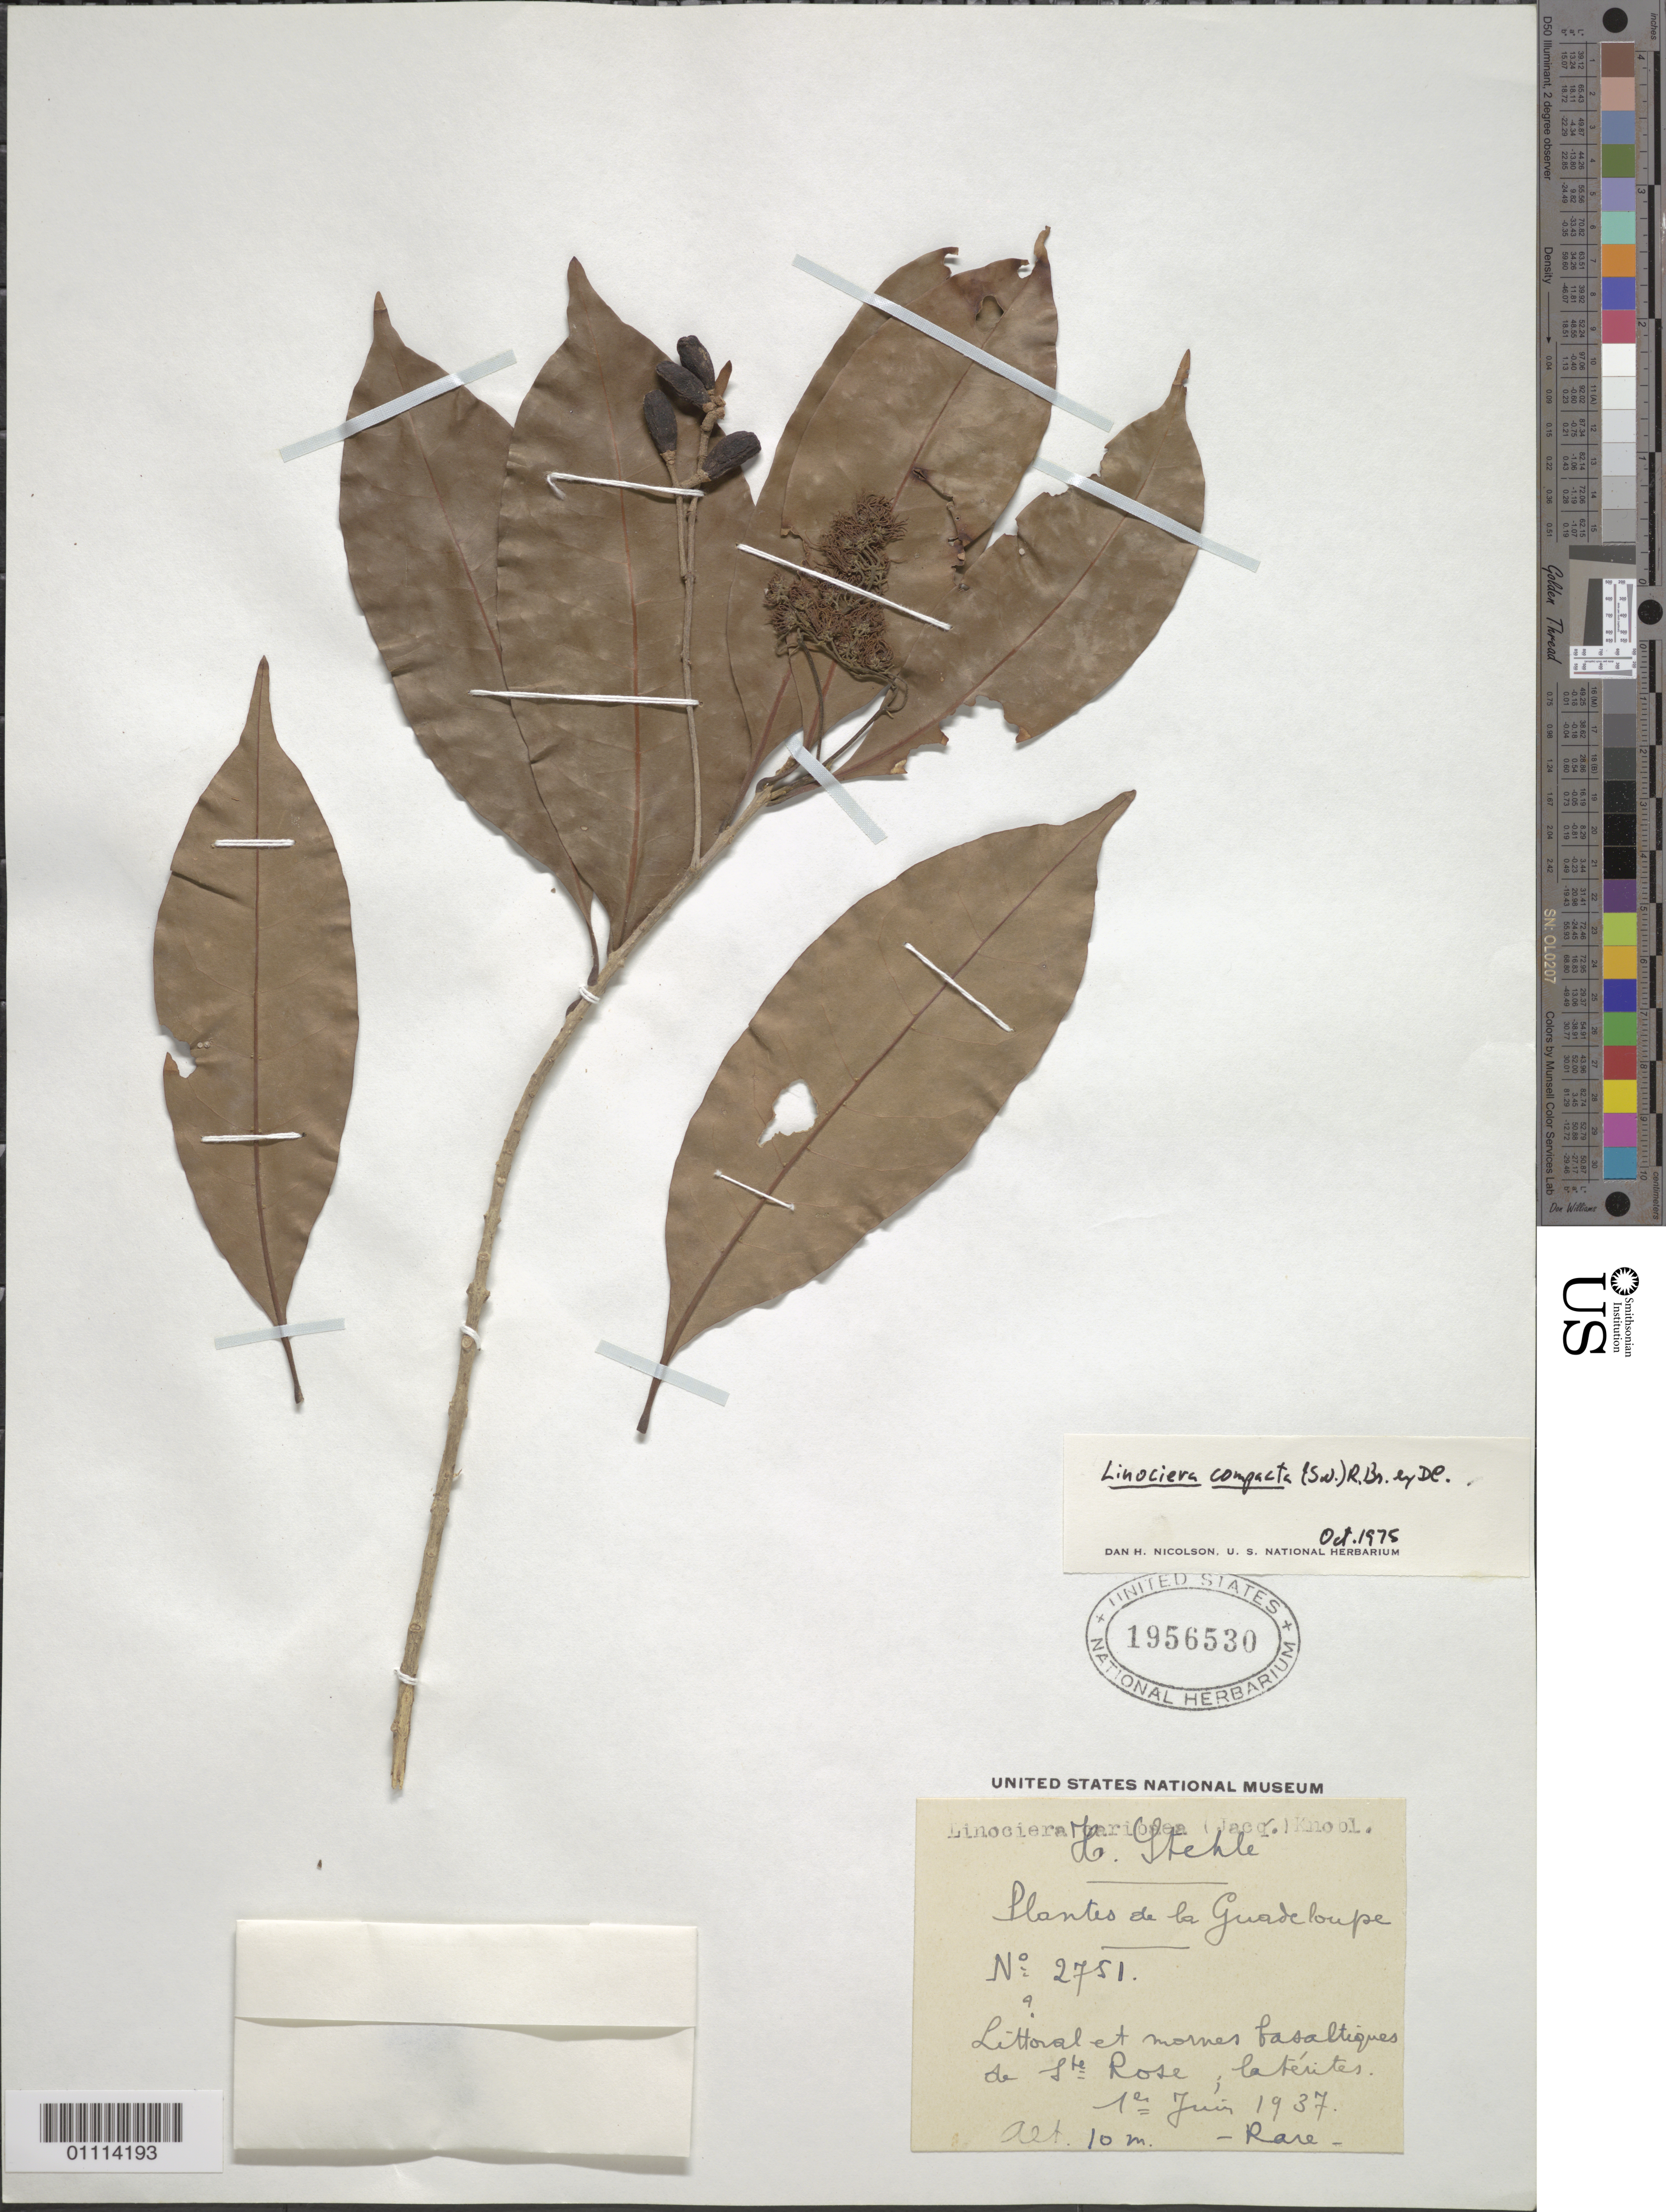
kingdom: Plantae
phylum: Tracheophyta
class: Magnoliopsida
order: Lamiales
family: Oleaceae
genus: Chionanthus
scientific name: Chionanthus compactus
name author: Sw.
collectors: H. Stehlé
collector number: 2751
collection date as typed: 01 Jun 1937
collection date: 1937-06-01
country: Guadeloupe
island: Basse Terre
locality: Littoral et mornes basaltiques de St. Rose; laterites.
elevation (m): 10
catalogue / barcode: US 1956530